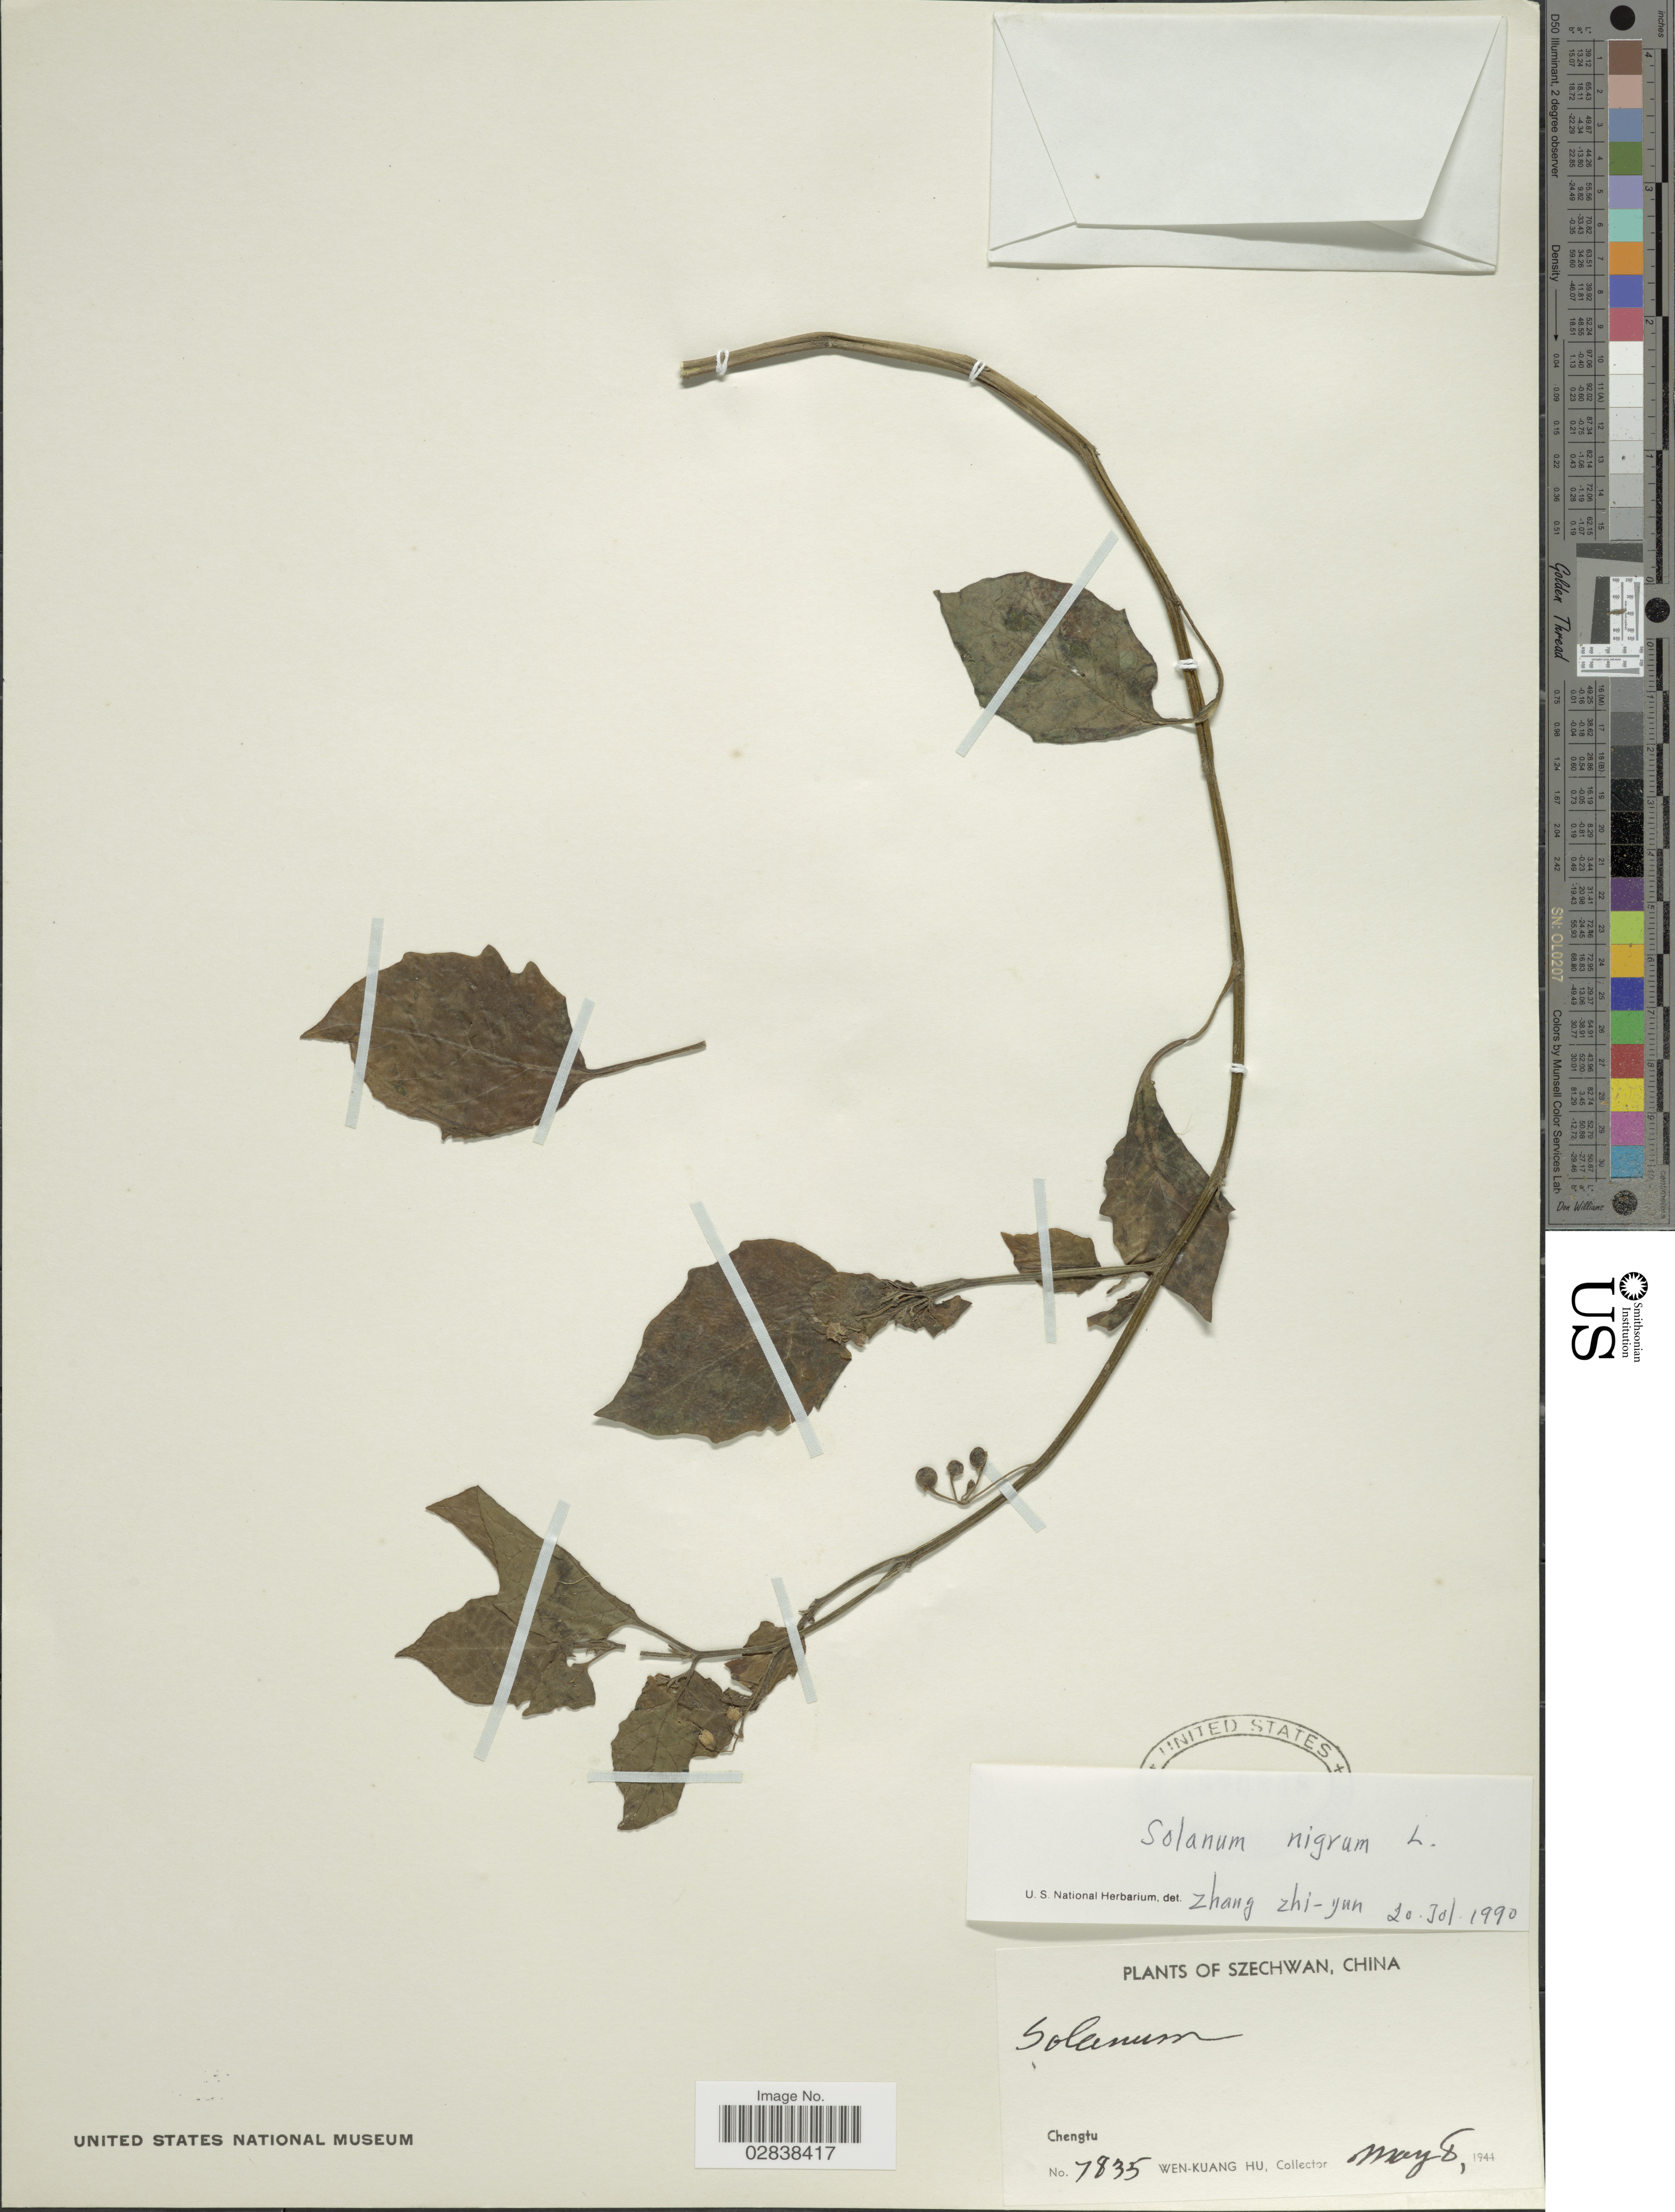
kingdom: Plantae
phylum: Tracheophyta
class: Magnoliopsida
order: Solanales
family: Solanaceae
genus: Solanum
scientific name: Solanum nigrum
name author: L.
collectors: W. K. Hu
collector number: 7835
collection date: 1944-05-08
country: China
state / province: Sichuan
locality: Szechwan, Chengtu.